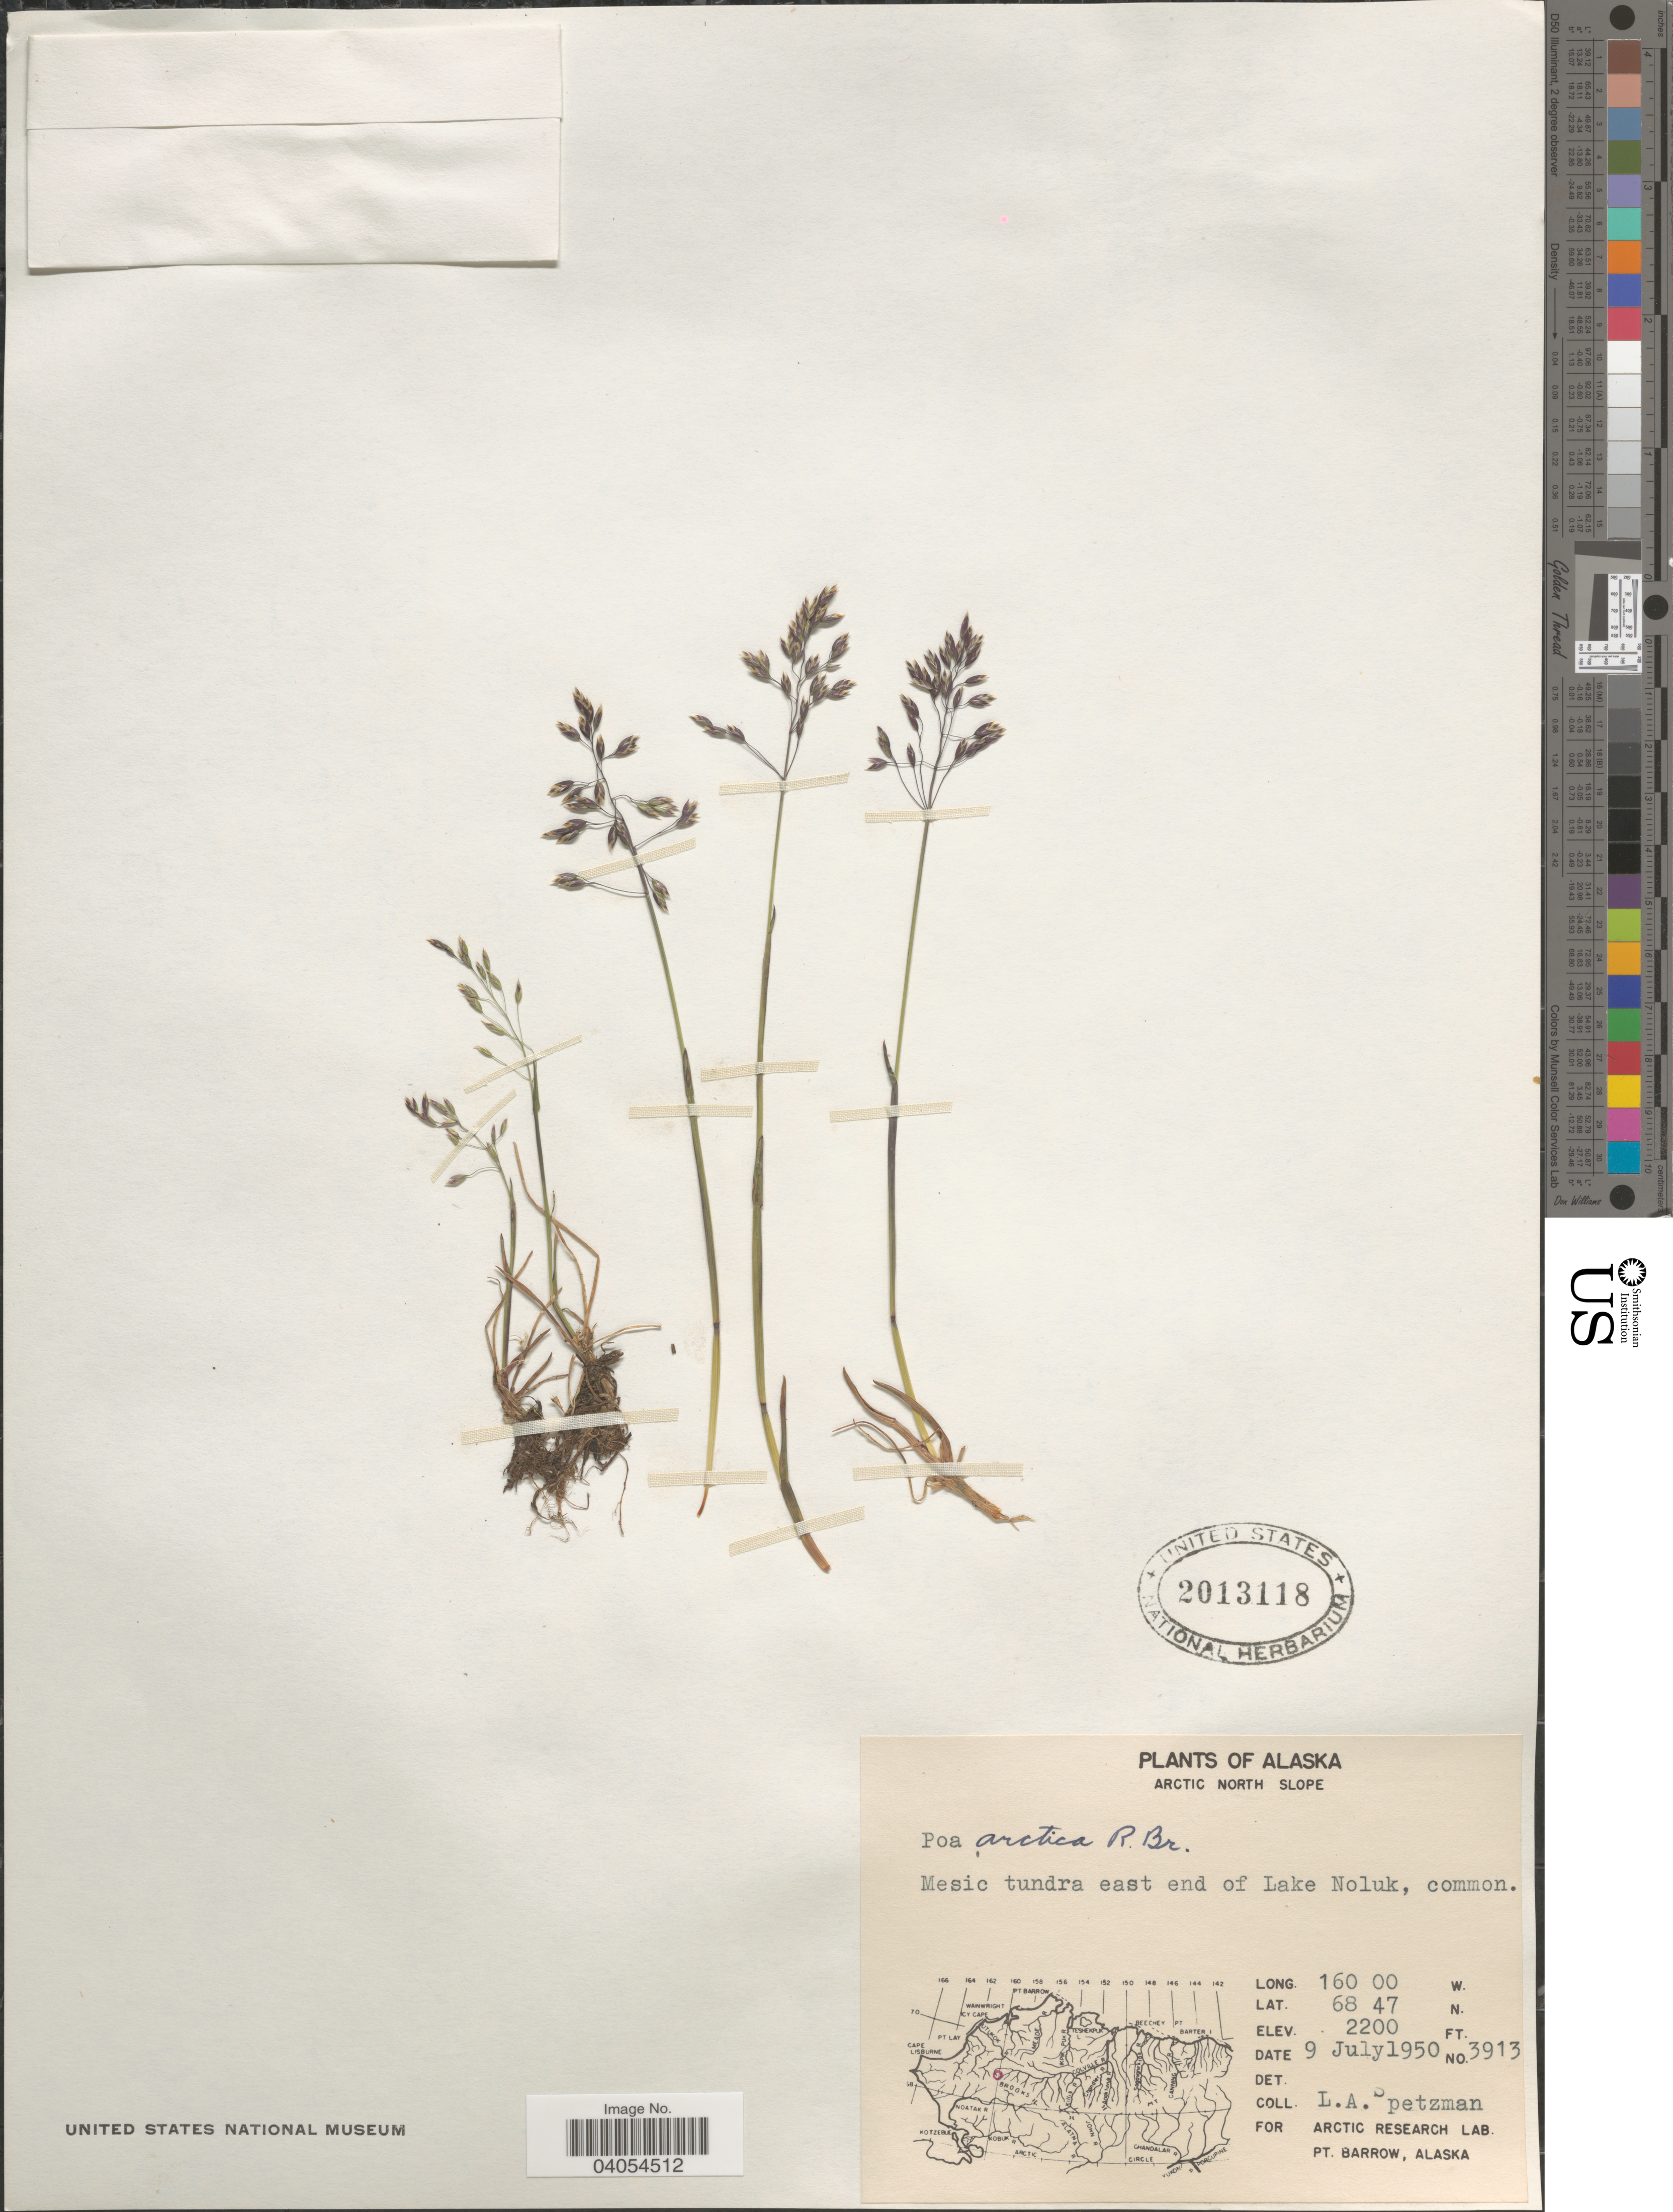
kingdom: Plantae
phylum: Tracheophyta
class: Liliopsida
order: Poales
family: Poaceae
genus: Poa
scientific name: Poa arctica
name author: R. Br.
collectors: L. Spetzman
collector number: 3913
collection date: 1950-07-09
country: United States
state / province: Alaska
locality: Arctic North Slope. Mesic tundra east end of Lake Noluk, common.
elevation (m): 671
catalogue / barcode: US 2013118